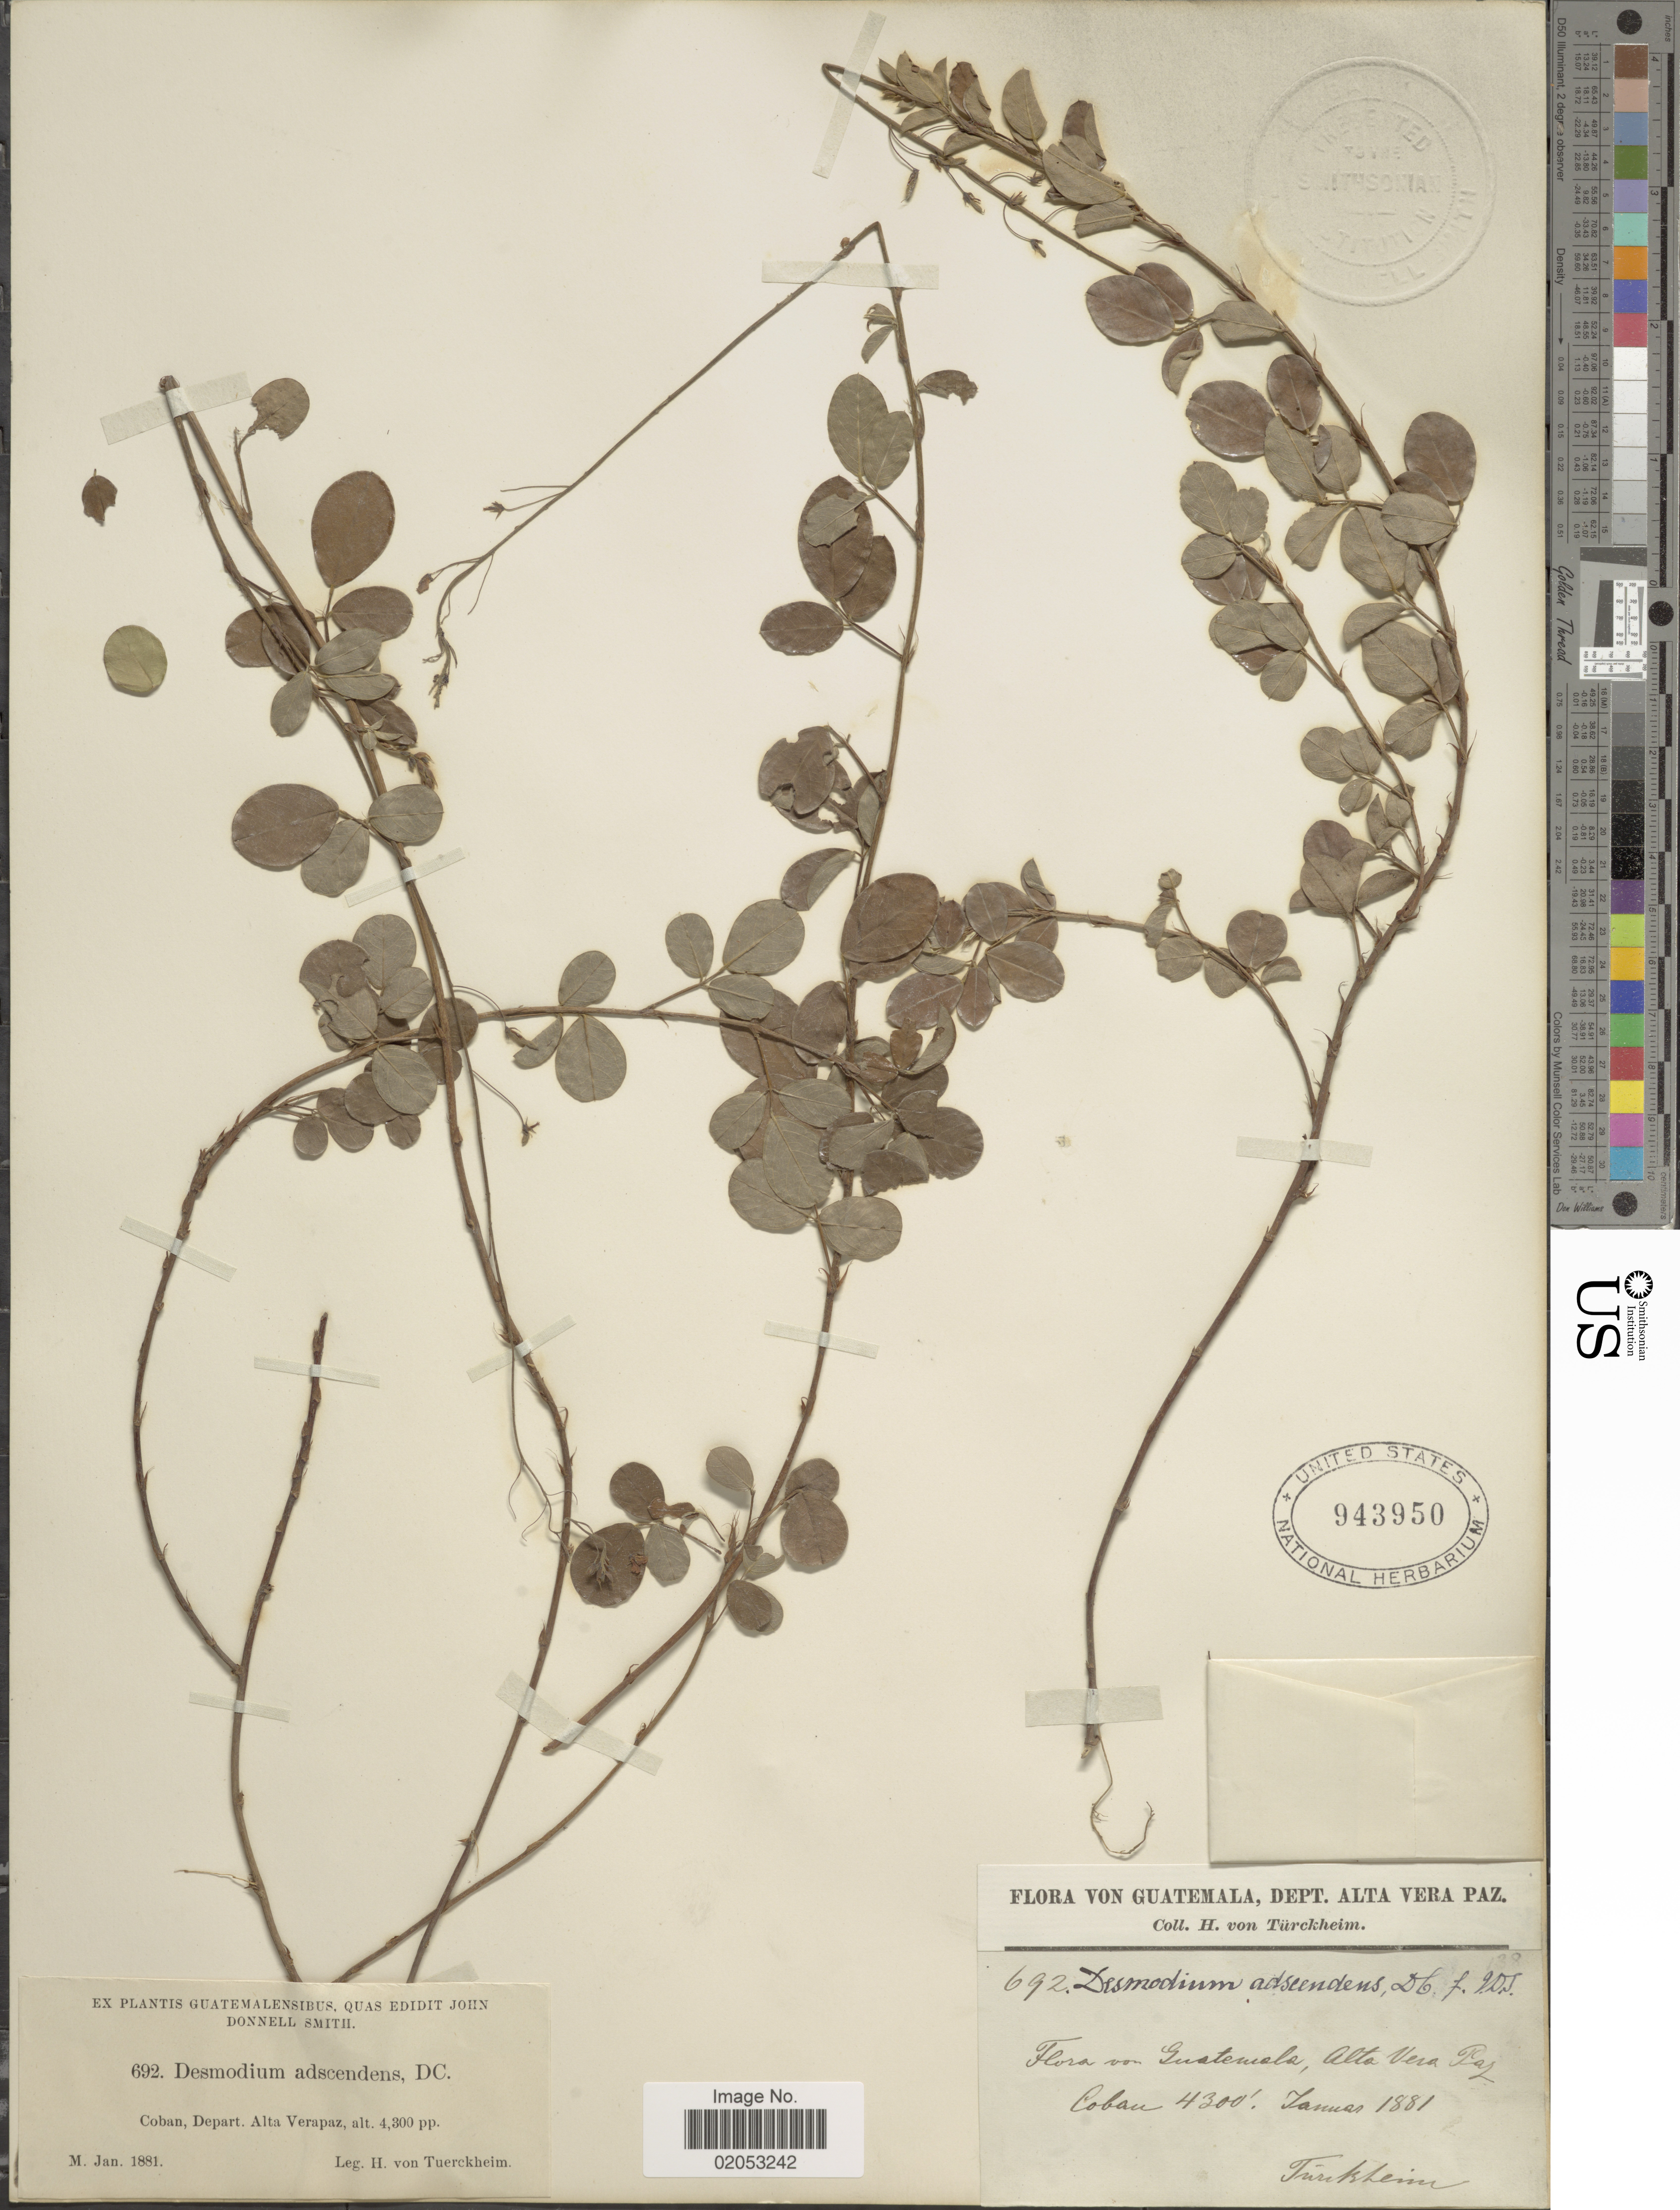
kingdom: Plantae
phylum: Tracheophyta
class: Magnoliopsida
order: Fabales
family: Fabaceae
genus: Grona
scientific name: Grona adscendens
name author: (Sw.) H. Ohashi & K. Ohashi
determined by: Strong, Mark T., (BOT), Smithsonian Institution - National Museum of Natural History (UNITED STATES)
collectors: H. von Türckheim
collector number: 692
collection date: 1881-01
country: Guatemala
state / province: Alta Verapaz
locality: Coban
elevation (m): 1311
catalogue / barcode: US 943950